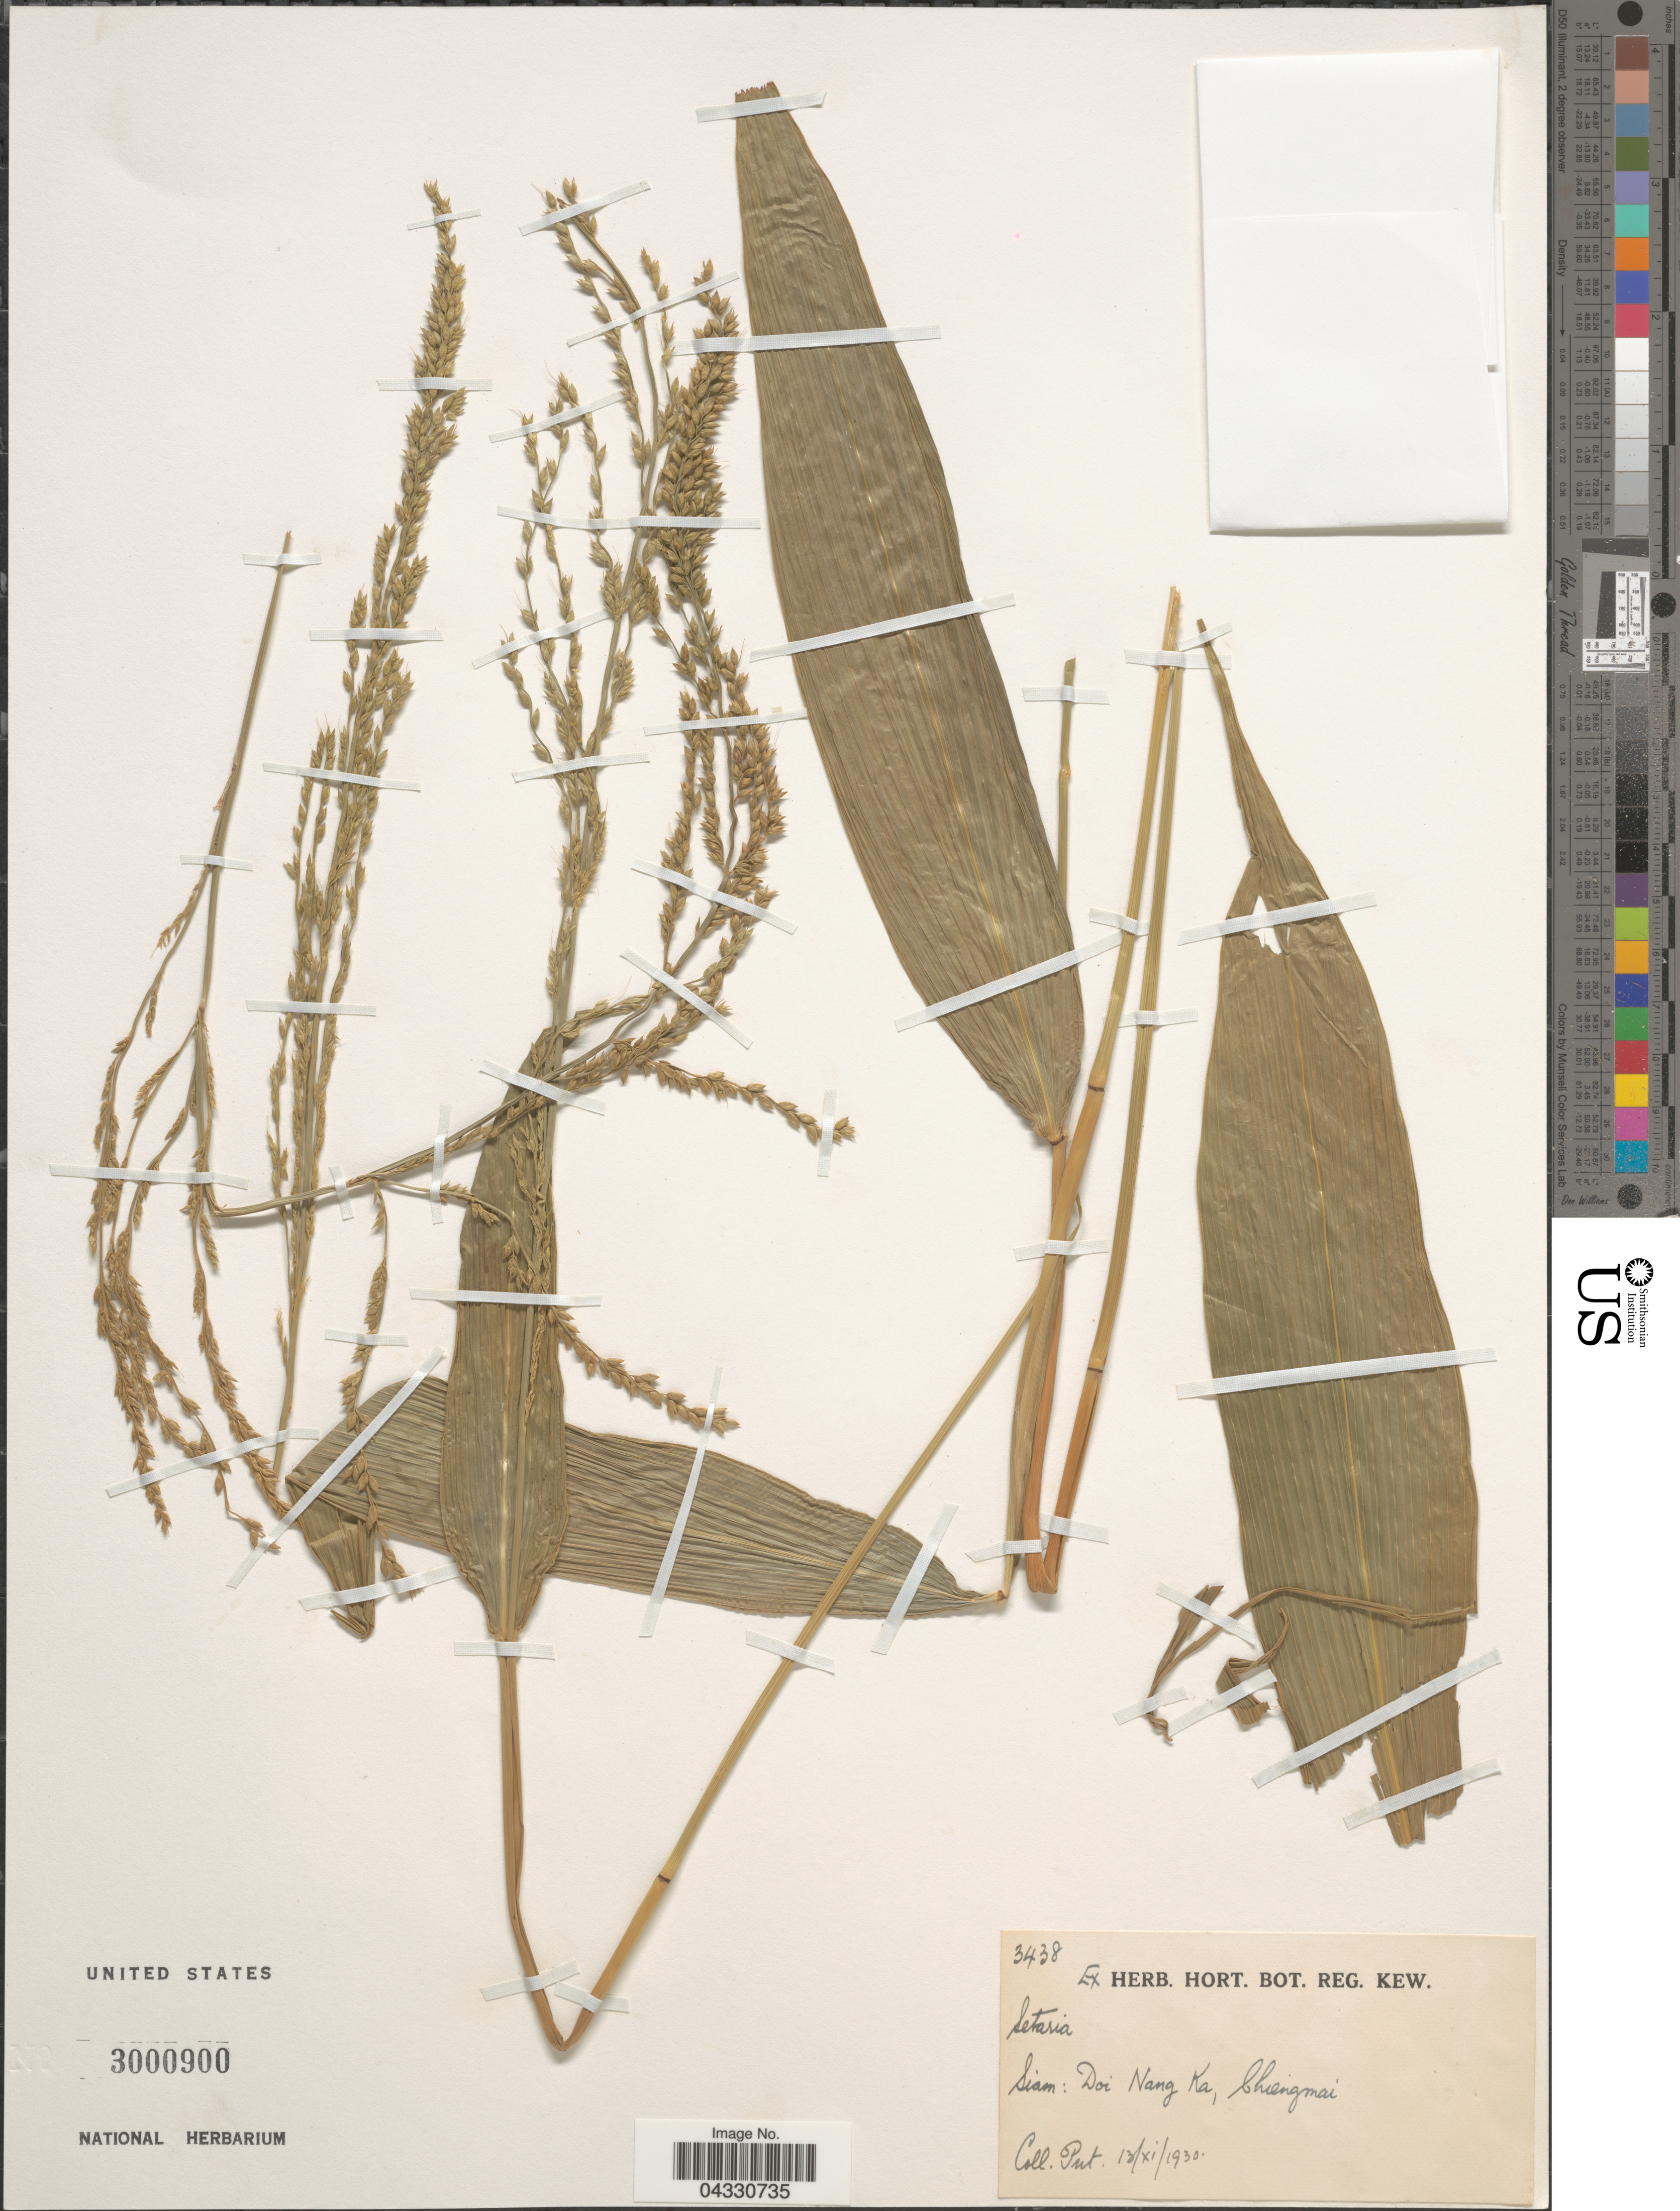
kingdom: Plantae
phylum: Tracheophyta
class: Liliopsida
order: Poales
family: Poaceae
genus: Setaria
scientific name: Setaria sp.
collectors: -. Put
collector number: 3438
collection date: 1930-11-13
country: Thailand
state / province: Chiang Mai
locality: Siam: Doi Nang Ka, Chiengmai.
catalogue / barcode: US 3000900